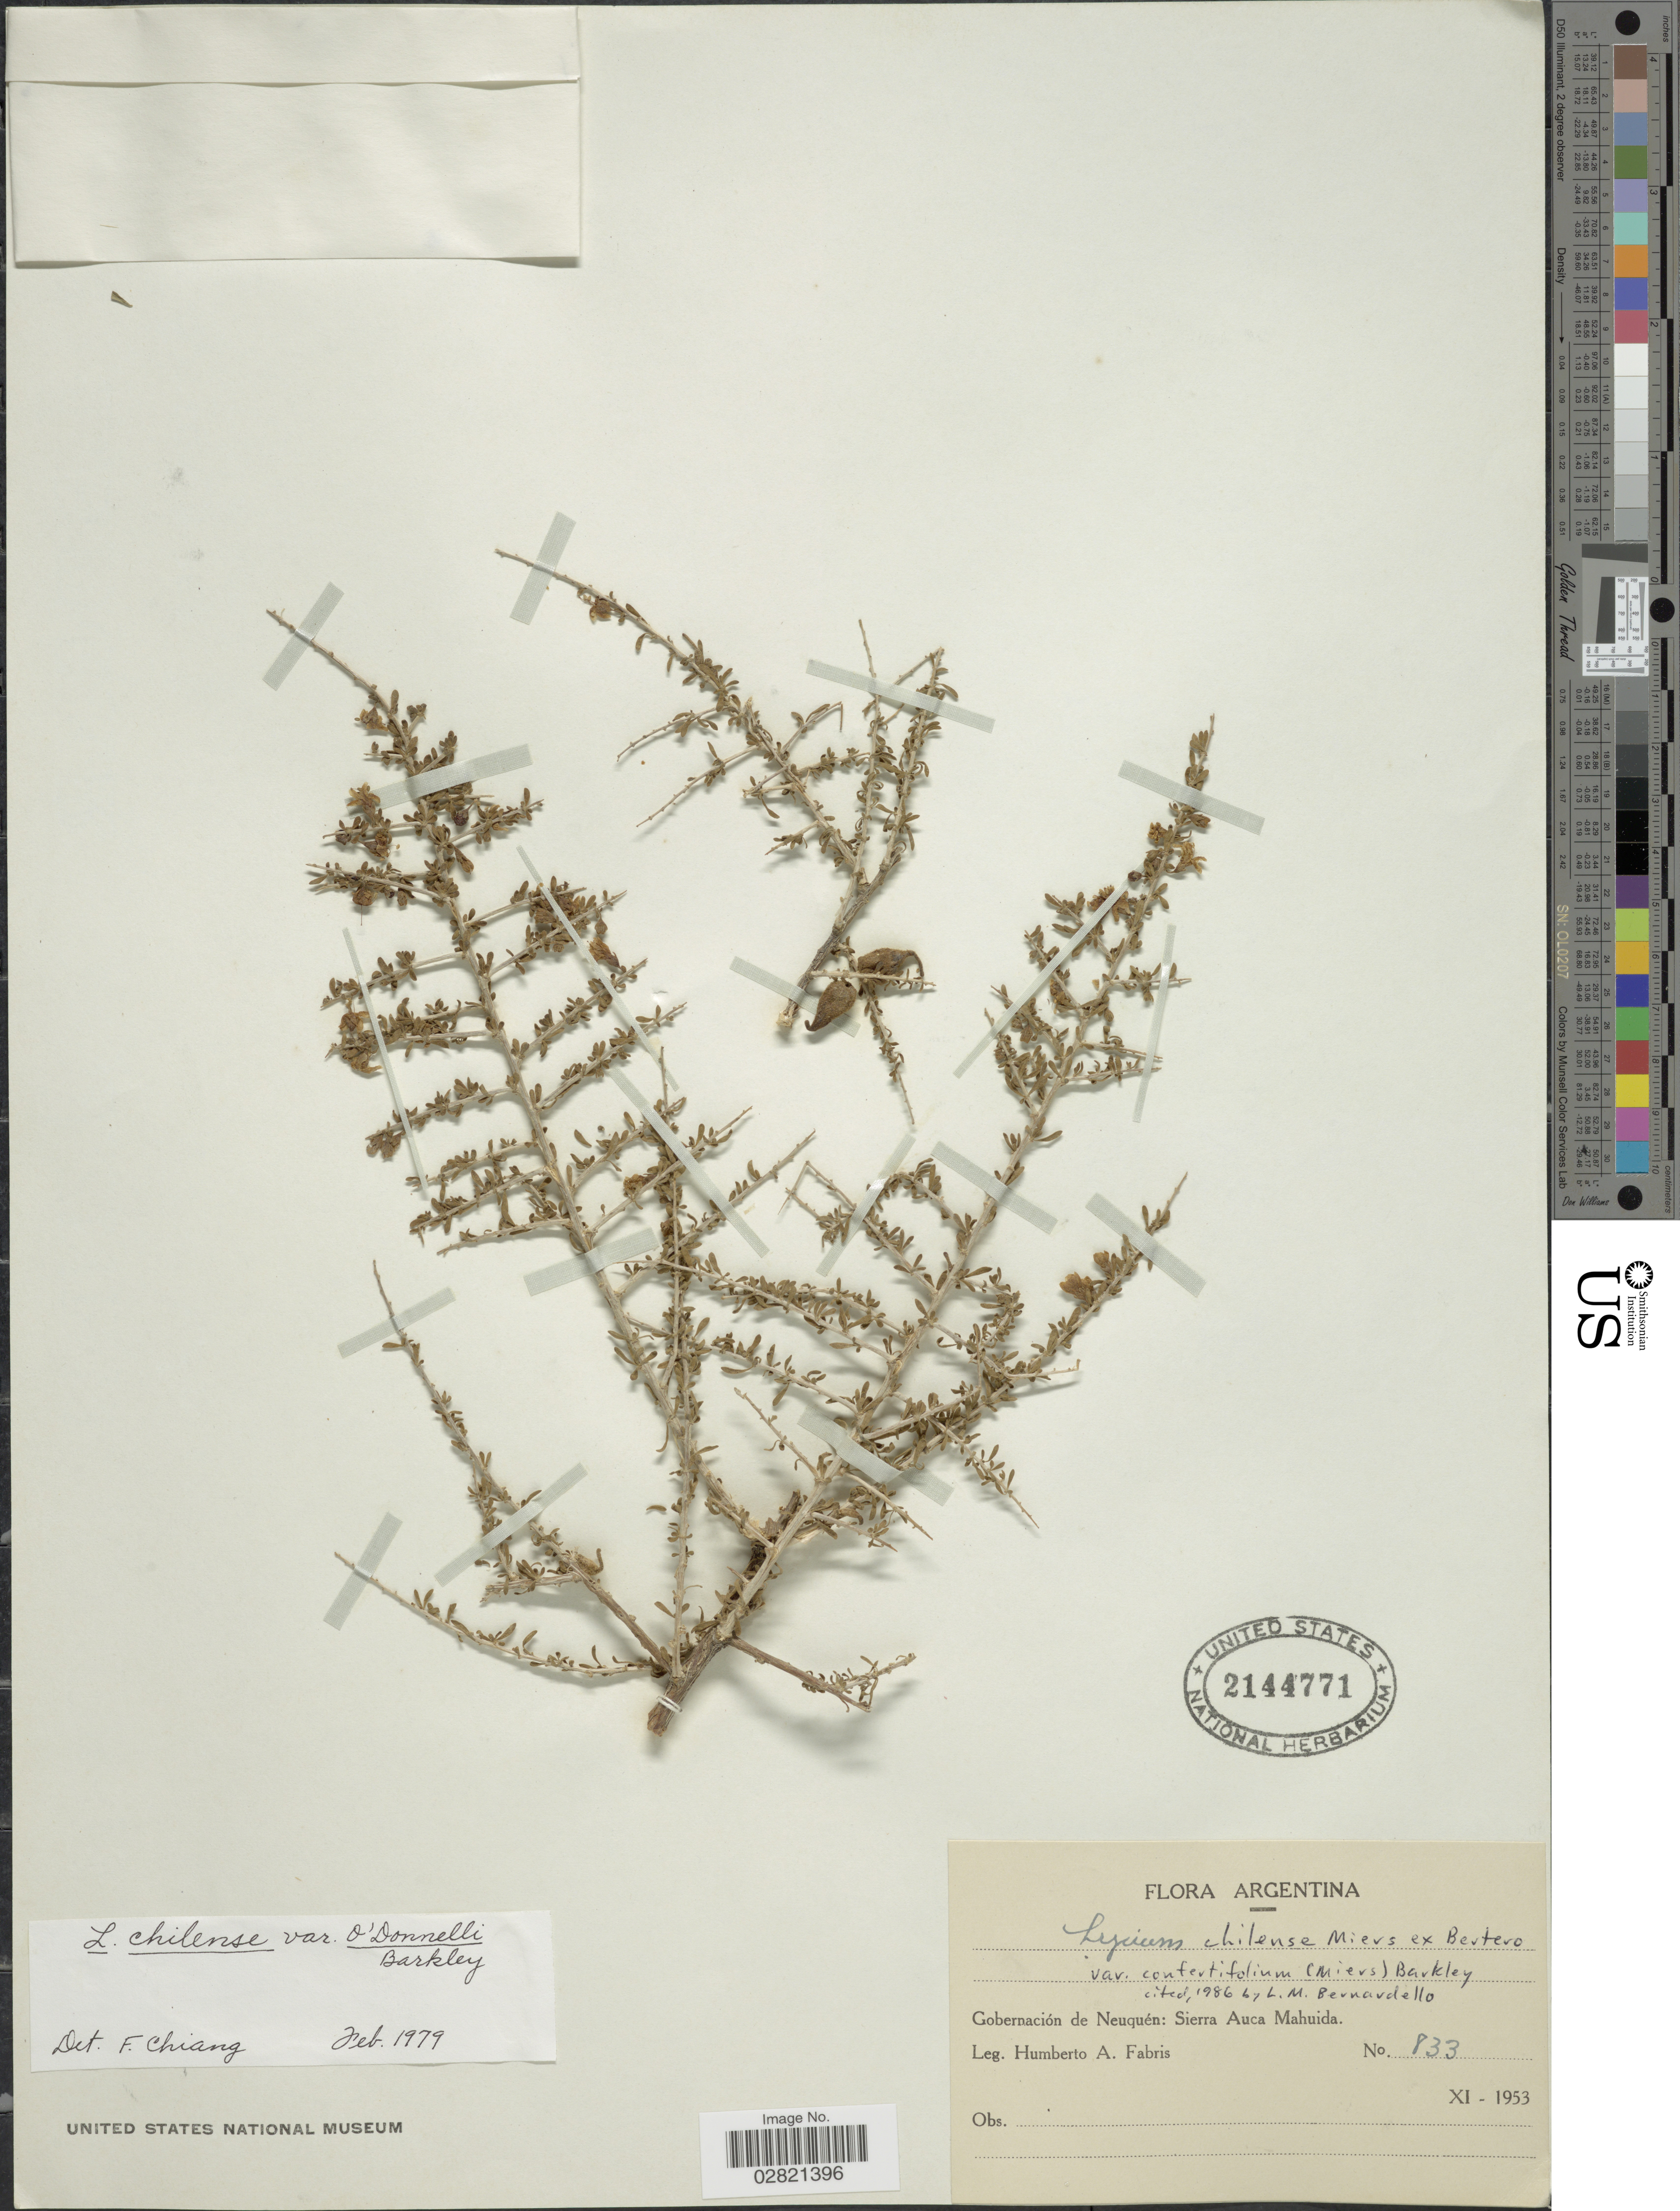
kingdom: Plantae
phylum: Tracheophyta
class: Magnoliopsida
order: Solanales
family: Solanaceae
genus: Lycium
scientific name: Lycium chinense var. chinense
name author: Mill.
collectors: H. A. Fabris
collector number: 833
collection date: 1953-11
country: Argentina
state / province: Neuquen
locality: Gobernación de Neuquén: Sierra Auca Mahuida.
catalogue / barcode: US 2144771